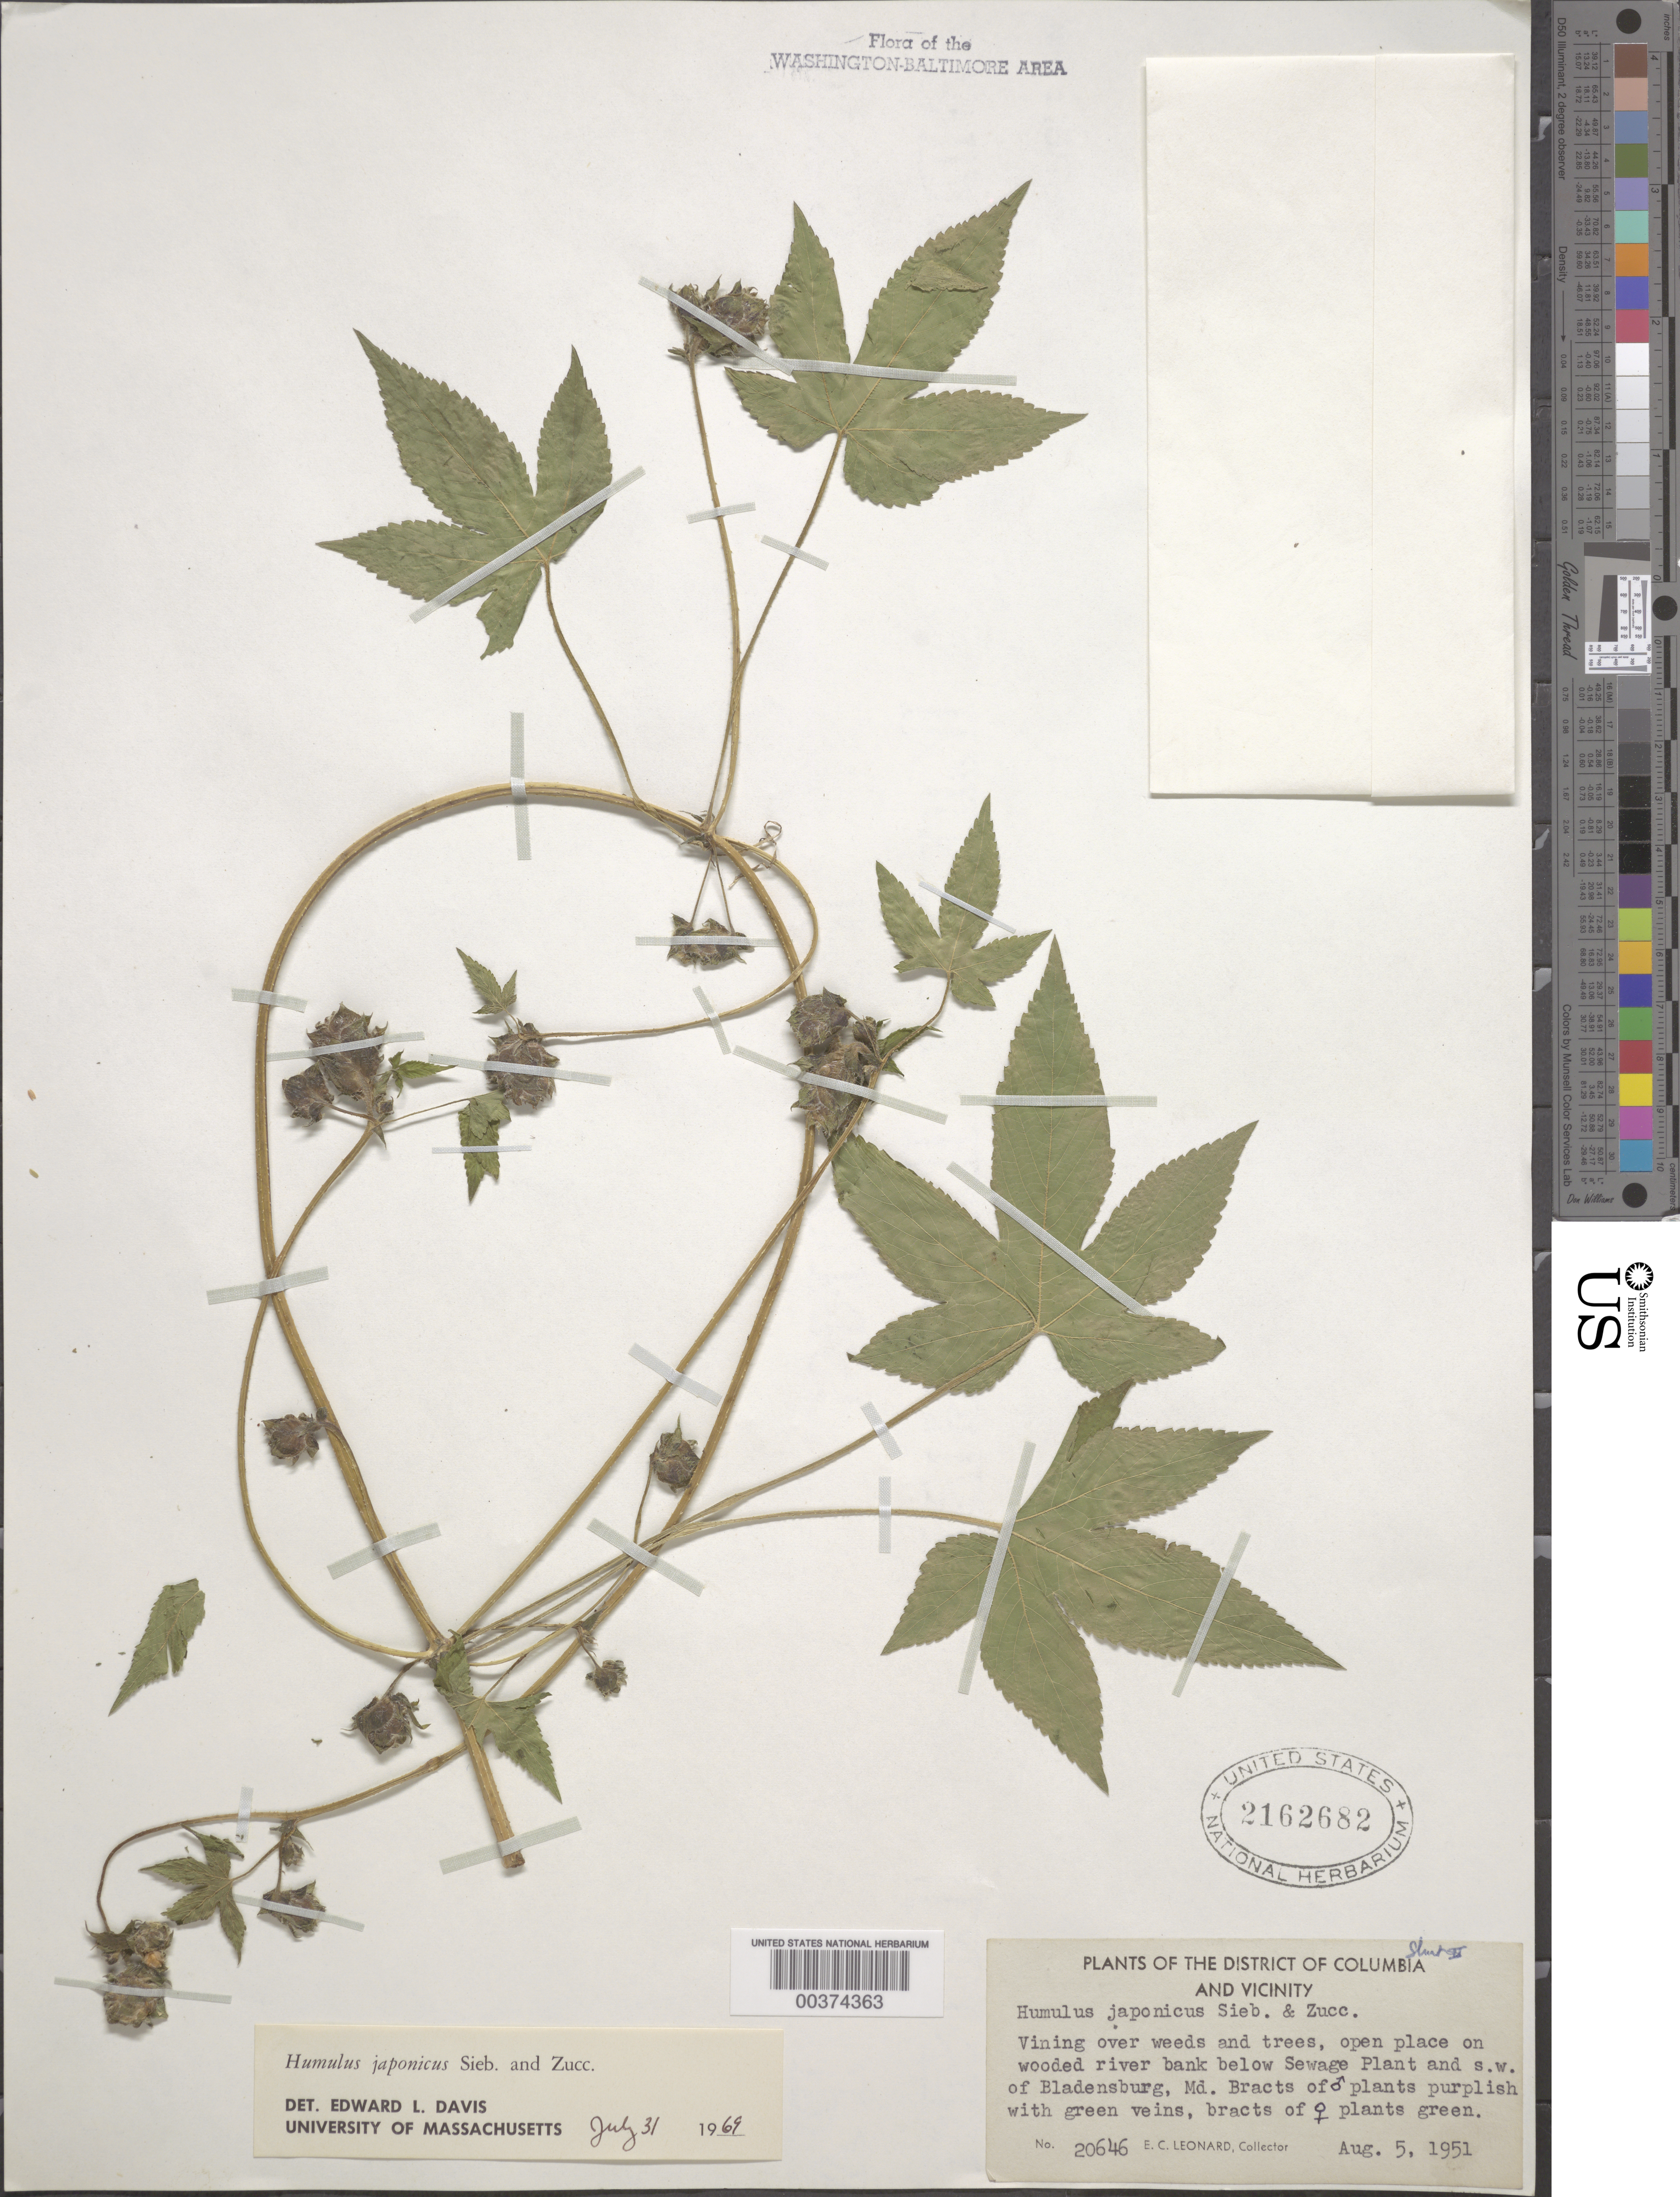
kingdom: Plantae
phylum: Tracheophyta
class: Magnoliopsida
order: Rosales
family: Cannabaceae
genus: Humulus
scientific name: Humulus japonicus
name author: Siebold & Zucc.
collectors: E. C. Leonard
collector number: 20646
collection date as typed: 05 Aug 1951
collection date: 1951-08-05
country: United States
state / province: Maryland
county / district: Prince George's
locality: Below sewage plant, SW of Bladensburg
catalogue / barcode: US 2162682